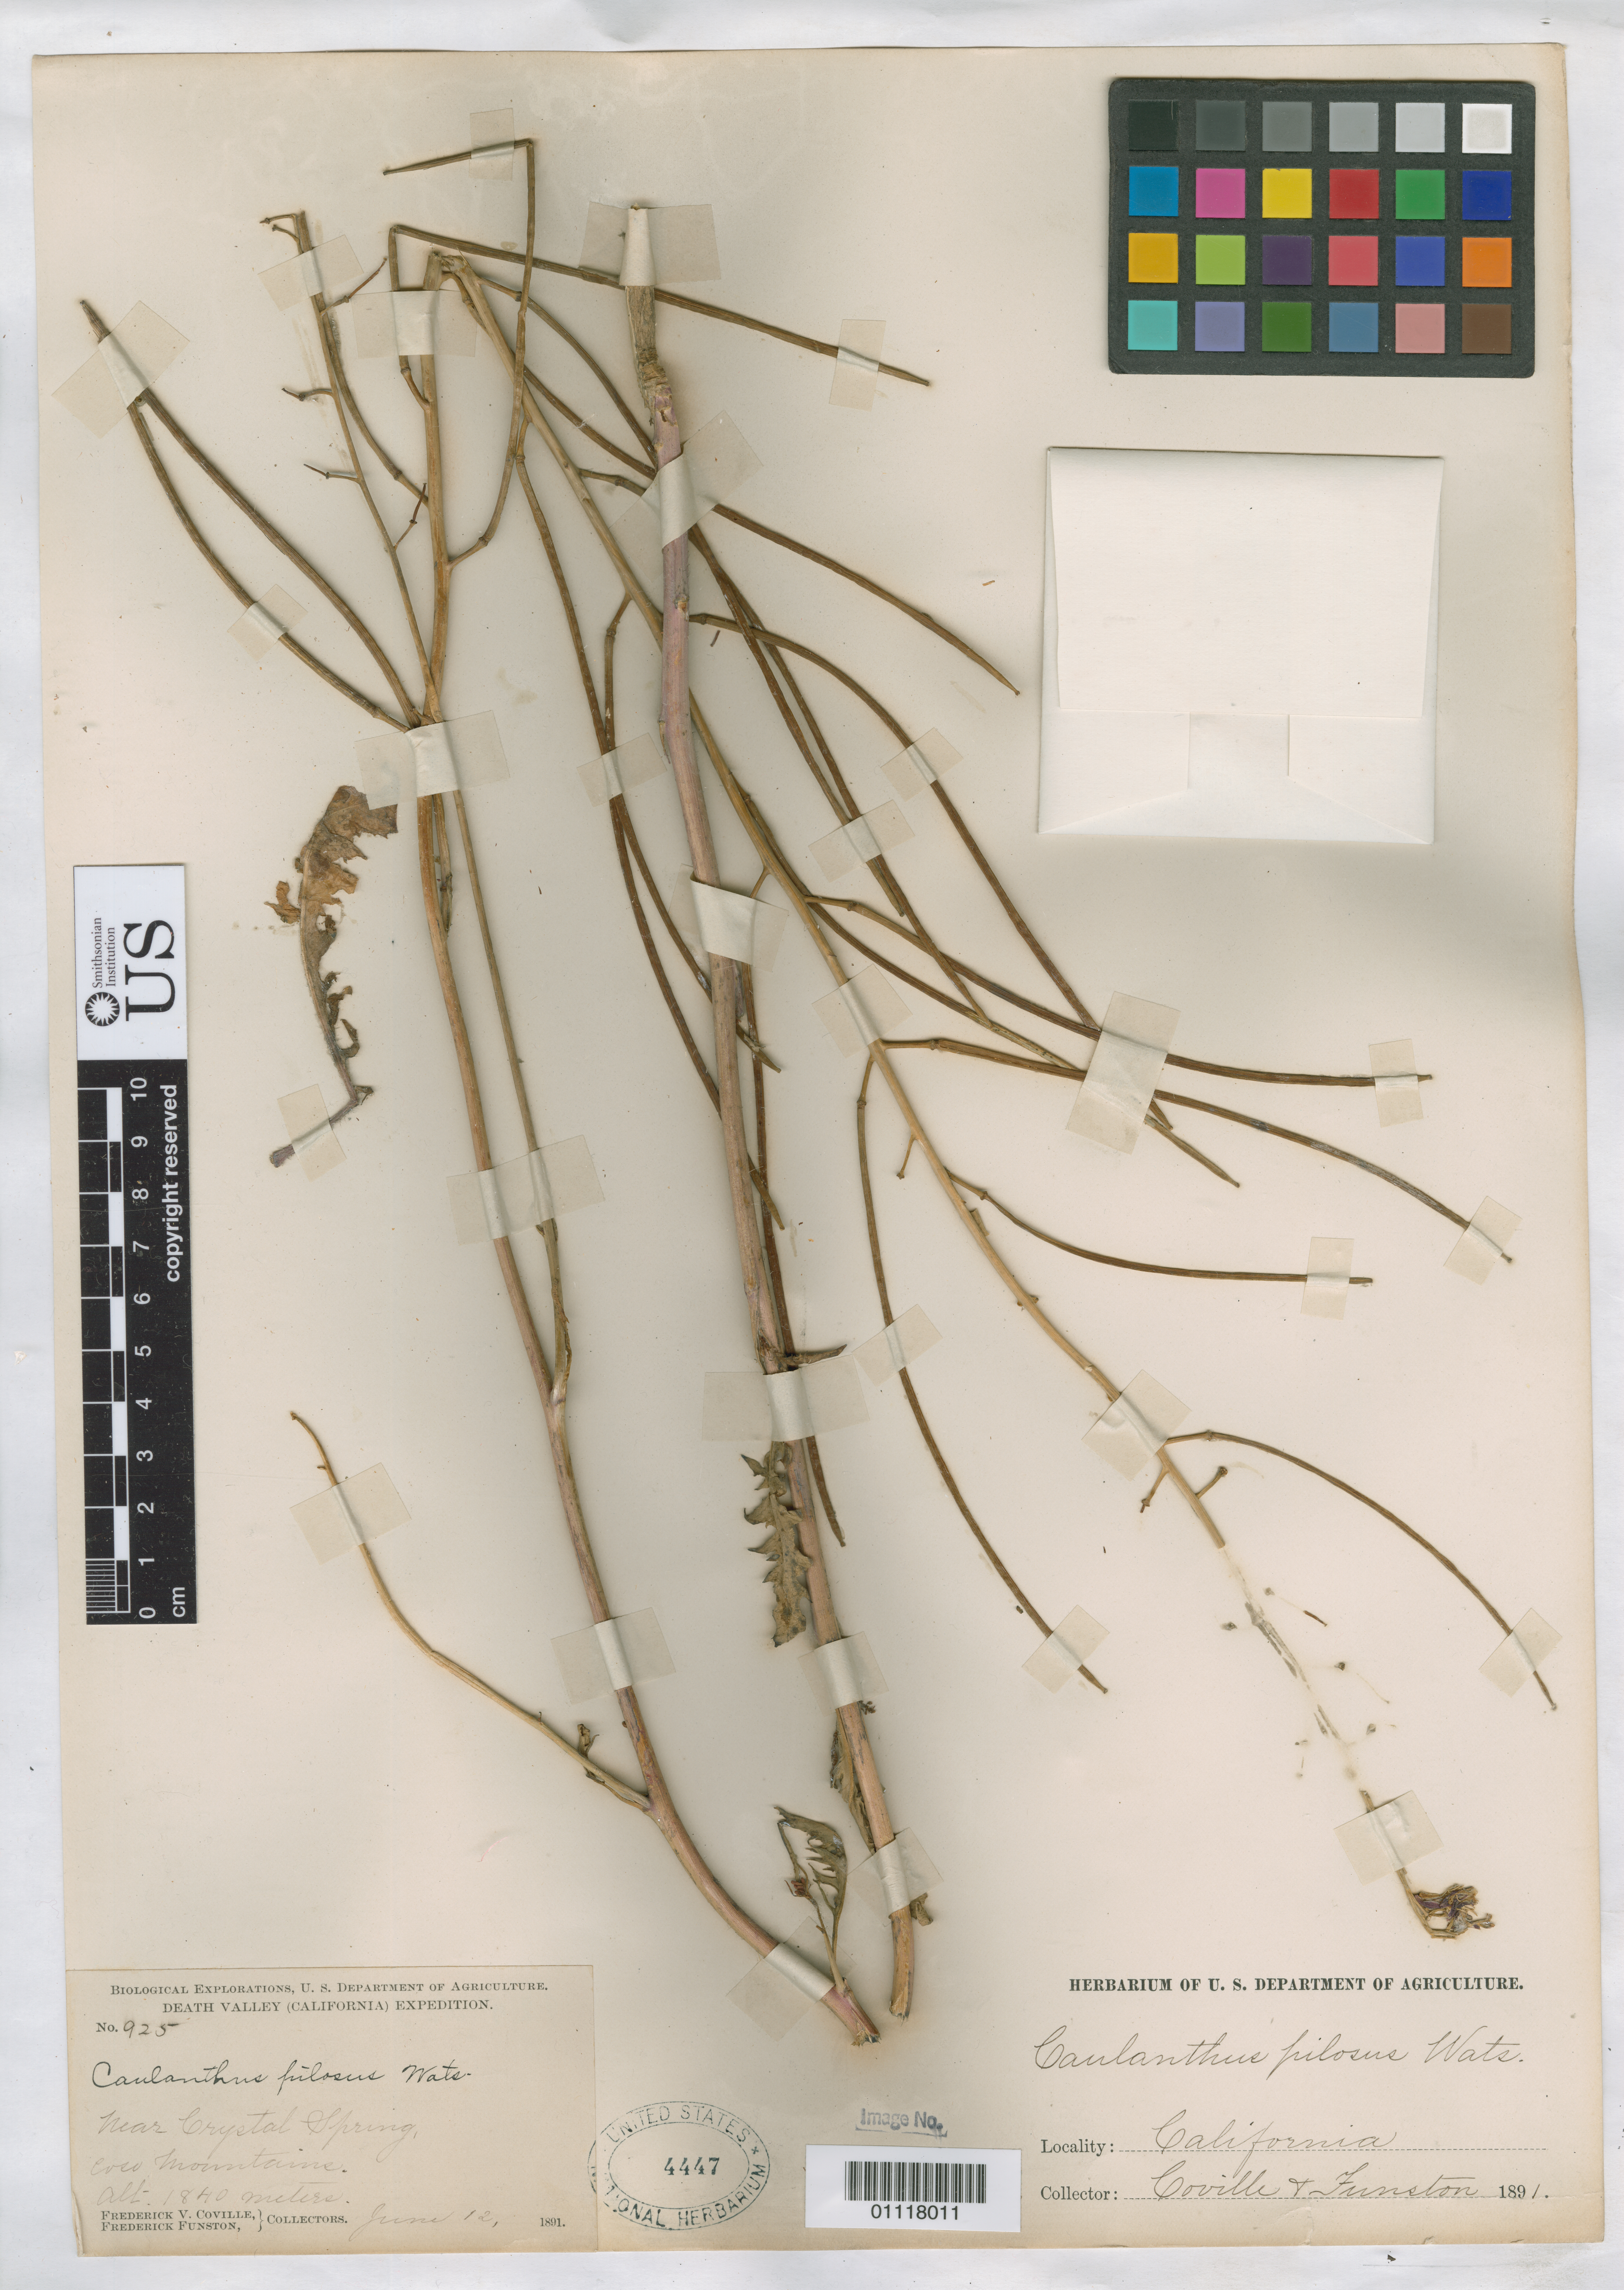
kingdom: Plantae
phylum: Tracheophyta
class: Magnoliopsida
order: Brassicales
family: Brassicaceae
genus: Caulanthus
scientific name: Caulanthus pilosus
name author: S. Watson in C. King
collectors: F. V. Coville & F. Funston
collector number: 925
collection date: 1891-06-12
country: United States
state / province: California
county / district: Inyo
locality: Near Crystal Spring, Coso Mts.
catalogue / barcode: US 4447